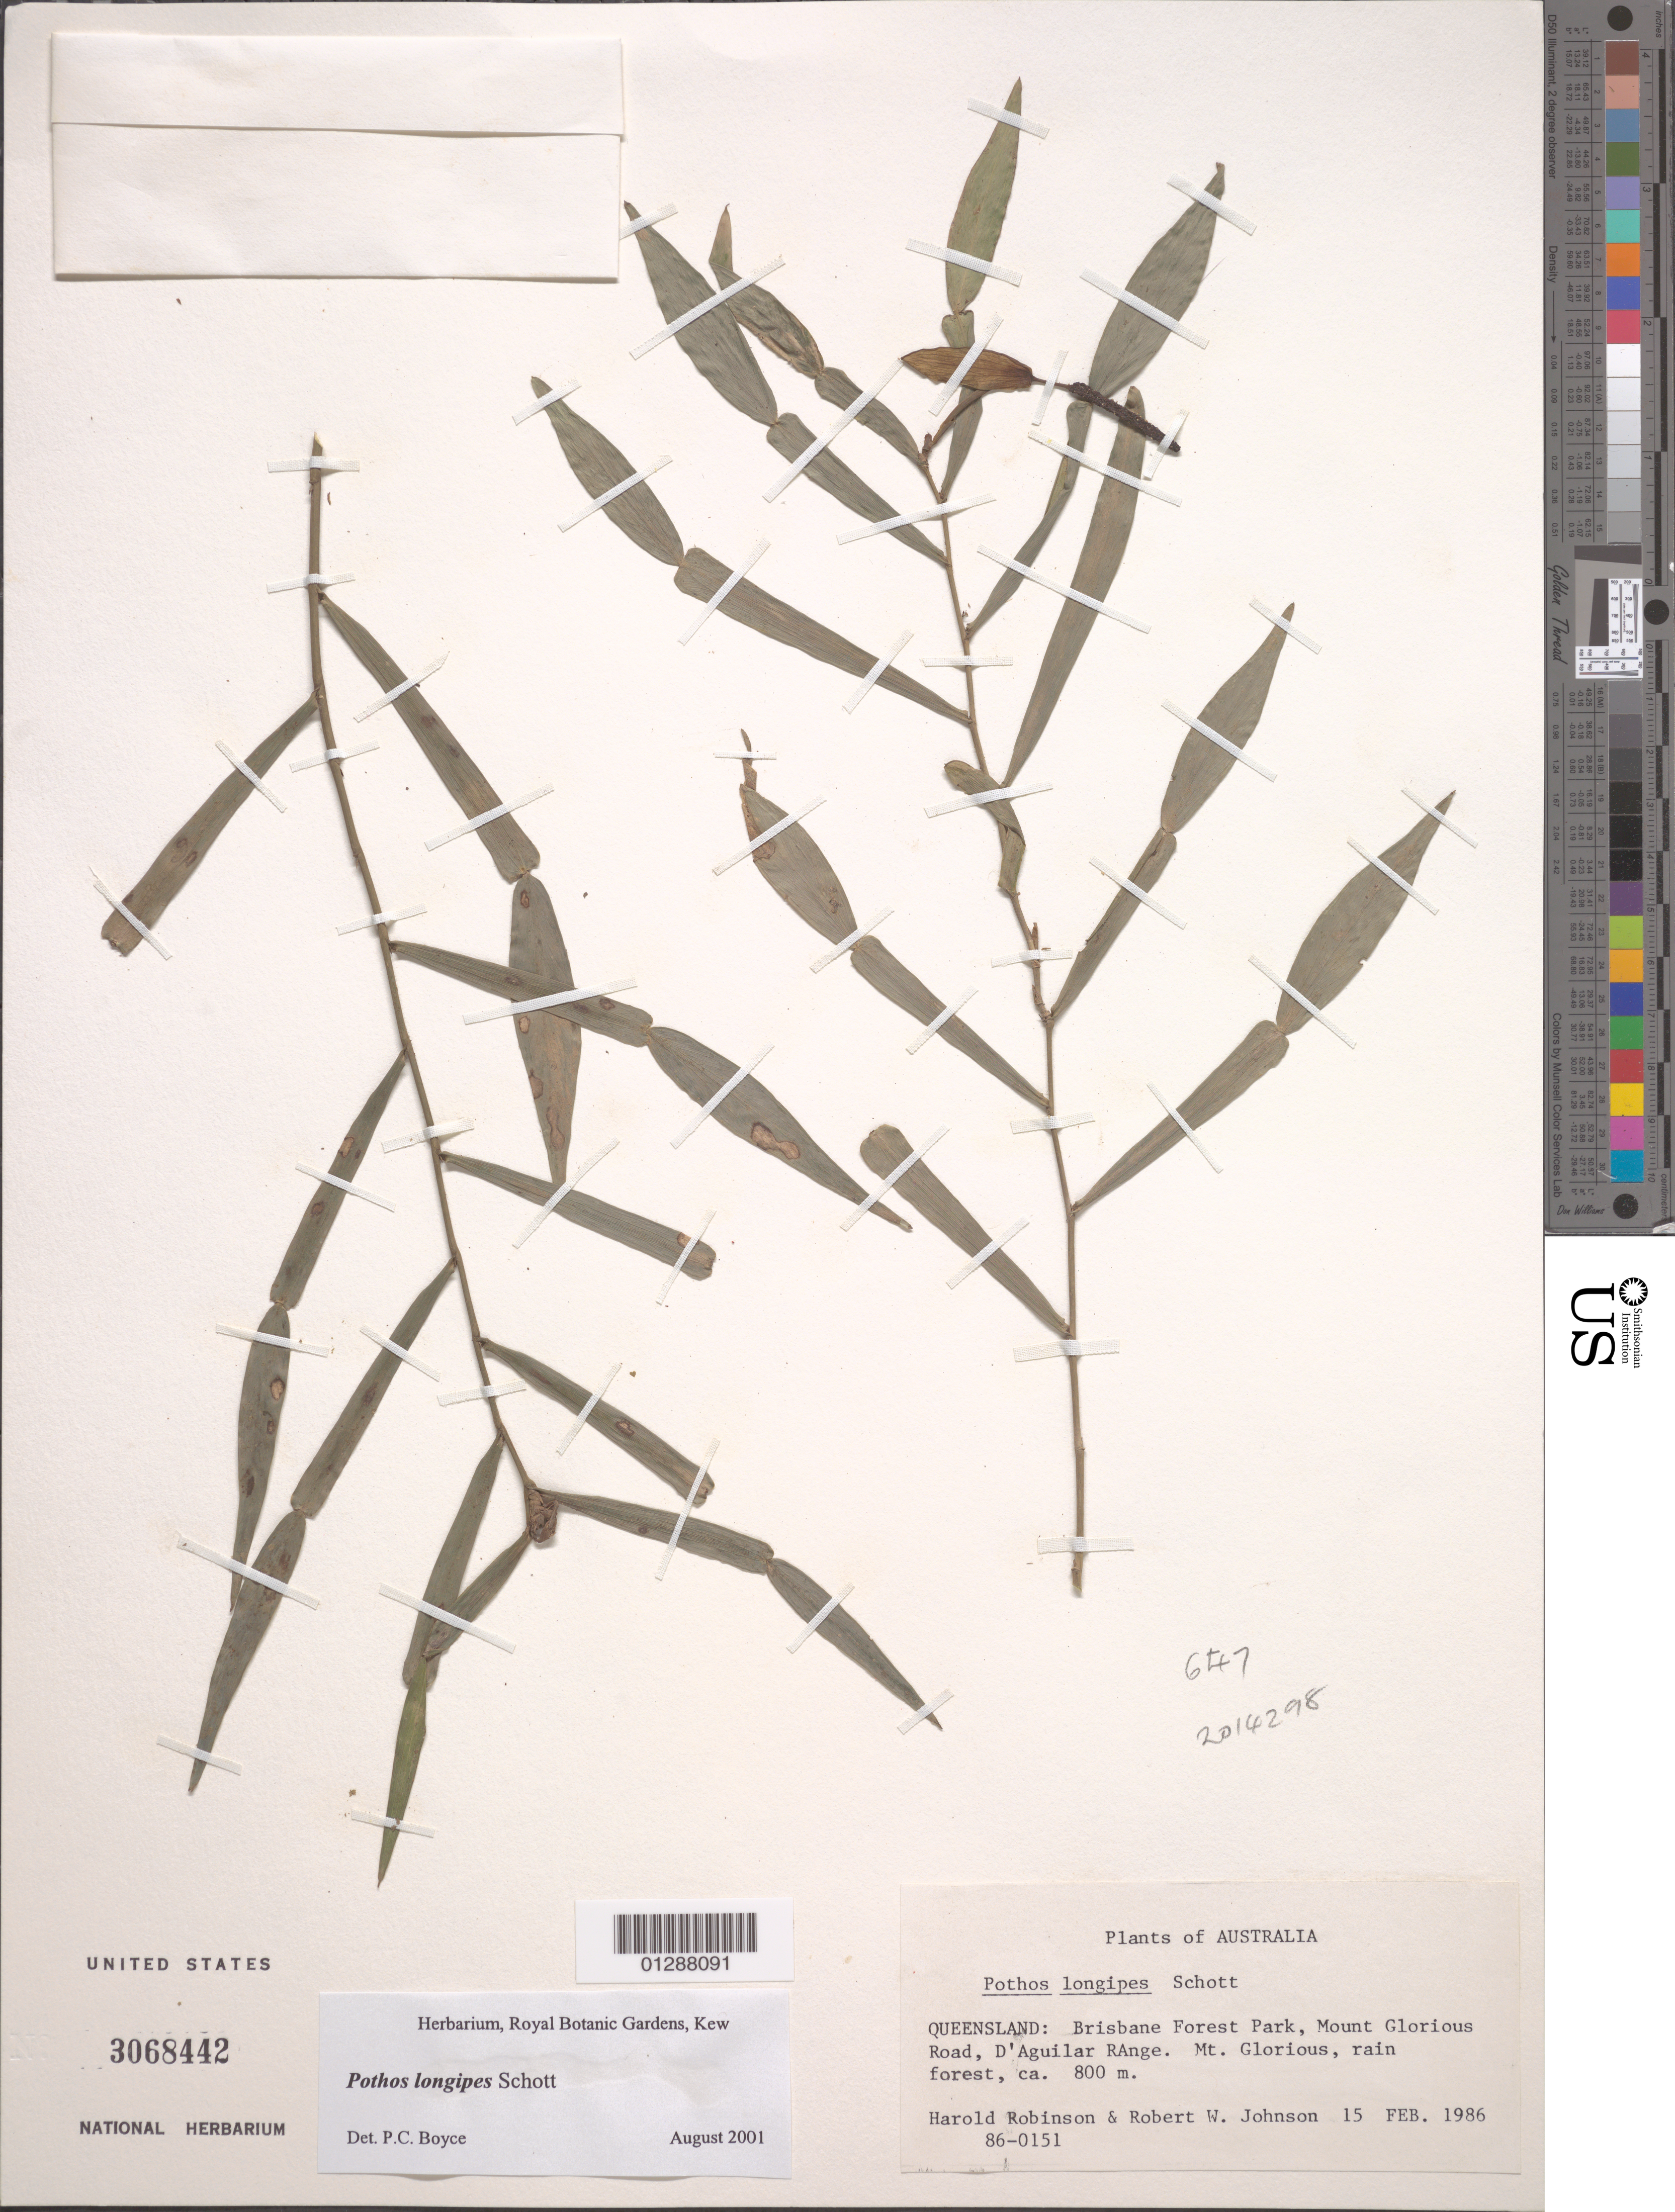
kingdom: Plantae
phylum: Tracheophyta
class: Liliopsida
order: Alismatales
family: Araceae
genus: Pothos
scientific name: Pothos longipes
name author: Schott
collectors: H. Robinson & R. W. Johnson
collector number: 86-0151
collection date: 1986-02-15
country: Australia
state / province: Queensland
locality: Brisbane Forest Park, Mount Glorious Road, D'Aguilar Range. Mt. Glorious.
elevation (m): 800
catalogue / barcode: US 3068442